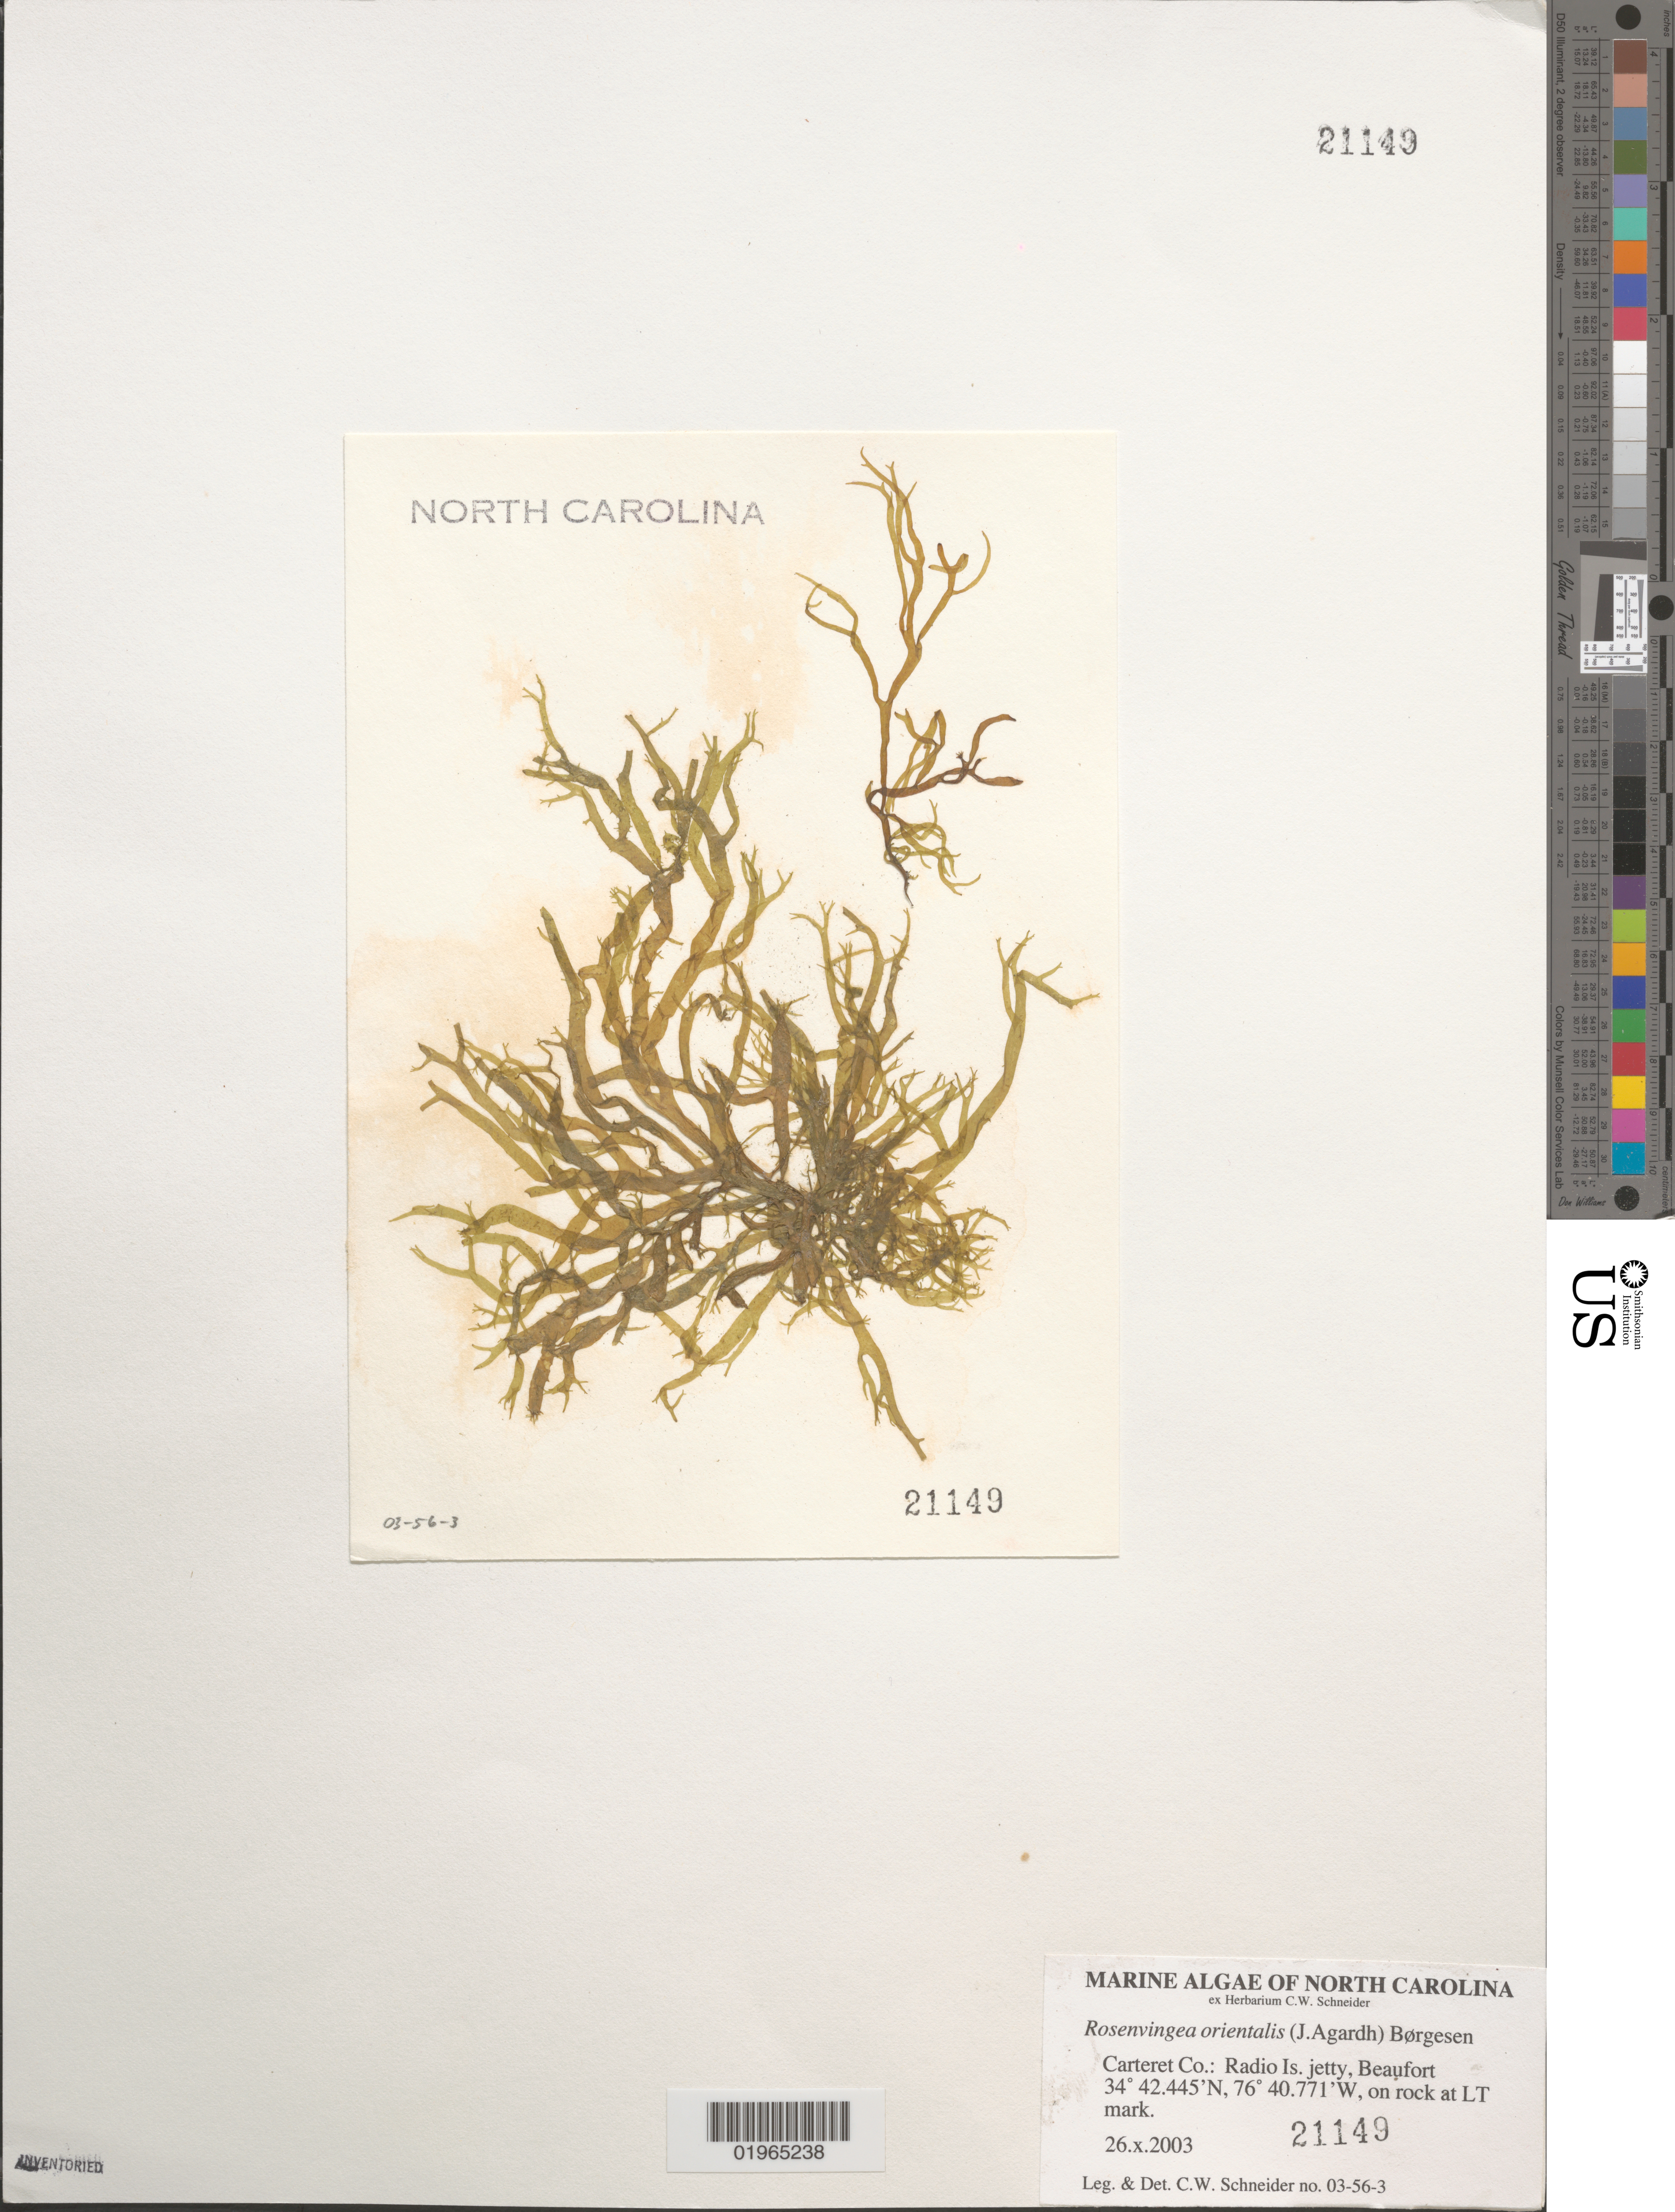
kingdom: Chromista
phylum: Ochrophyta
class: Phaeophyceae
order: Scytosiphonales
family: Scytosiphonaceae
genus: Rosenvingea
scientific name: Rosenvingea orientalis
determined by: Schneider, C. W.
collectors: C. W. Schneider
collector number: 21149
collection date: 2003-10-26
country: United States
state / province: North Carolina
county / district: Carteret County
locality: Radio Island jetty, Beaufort